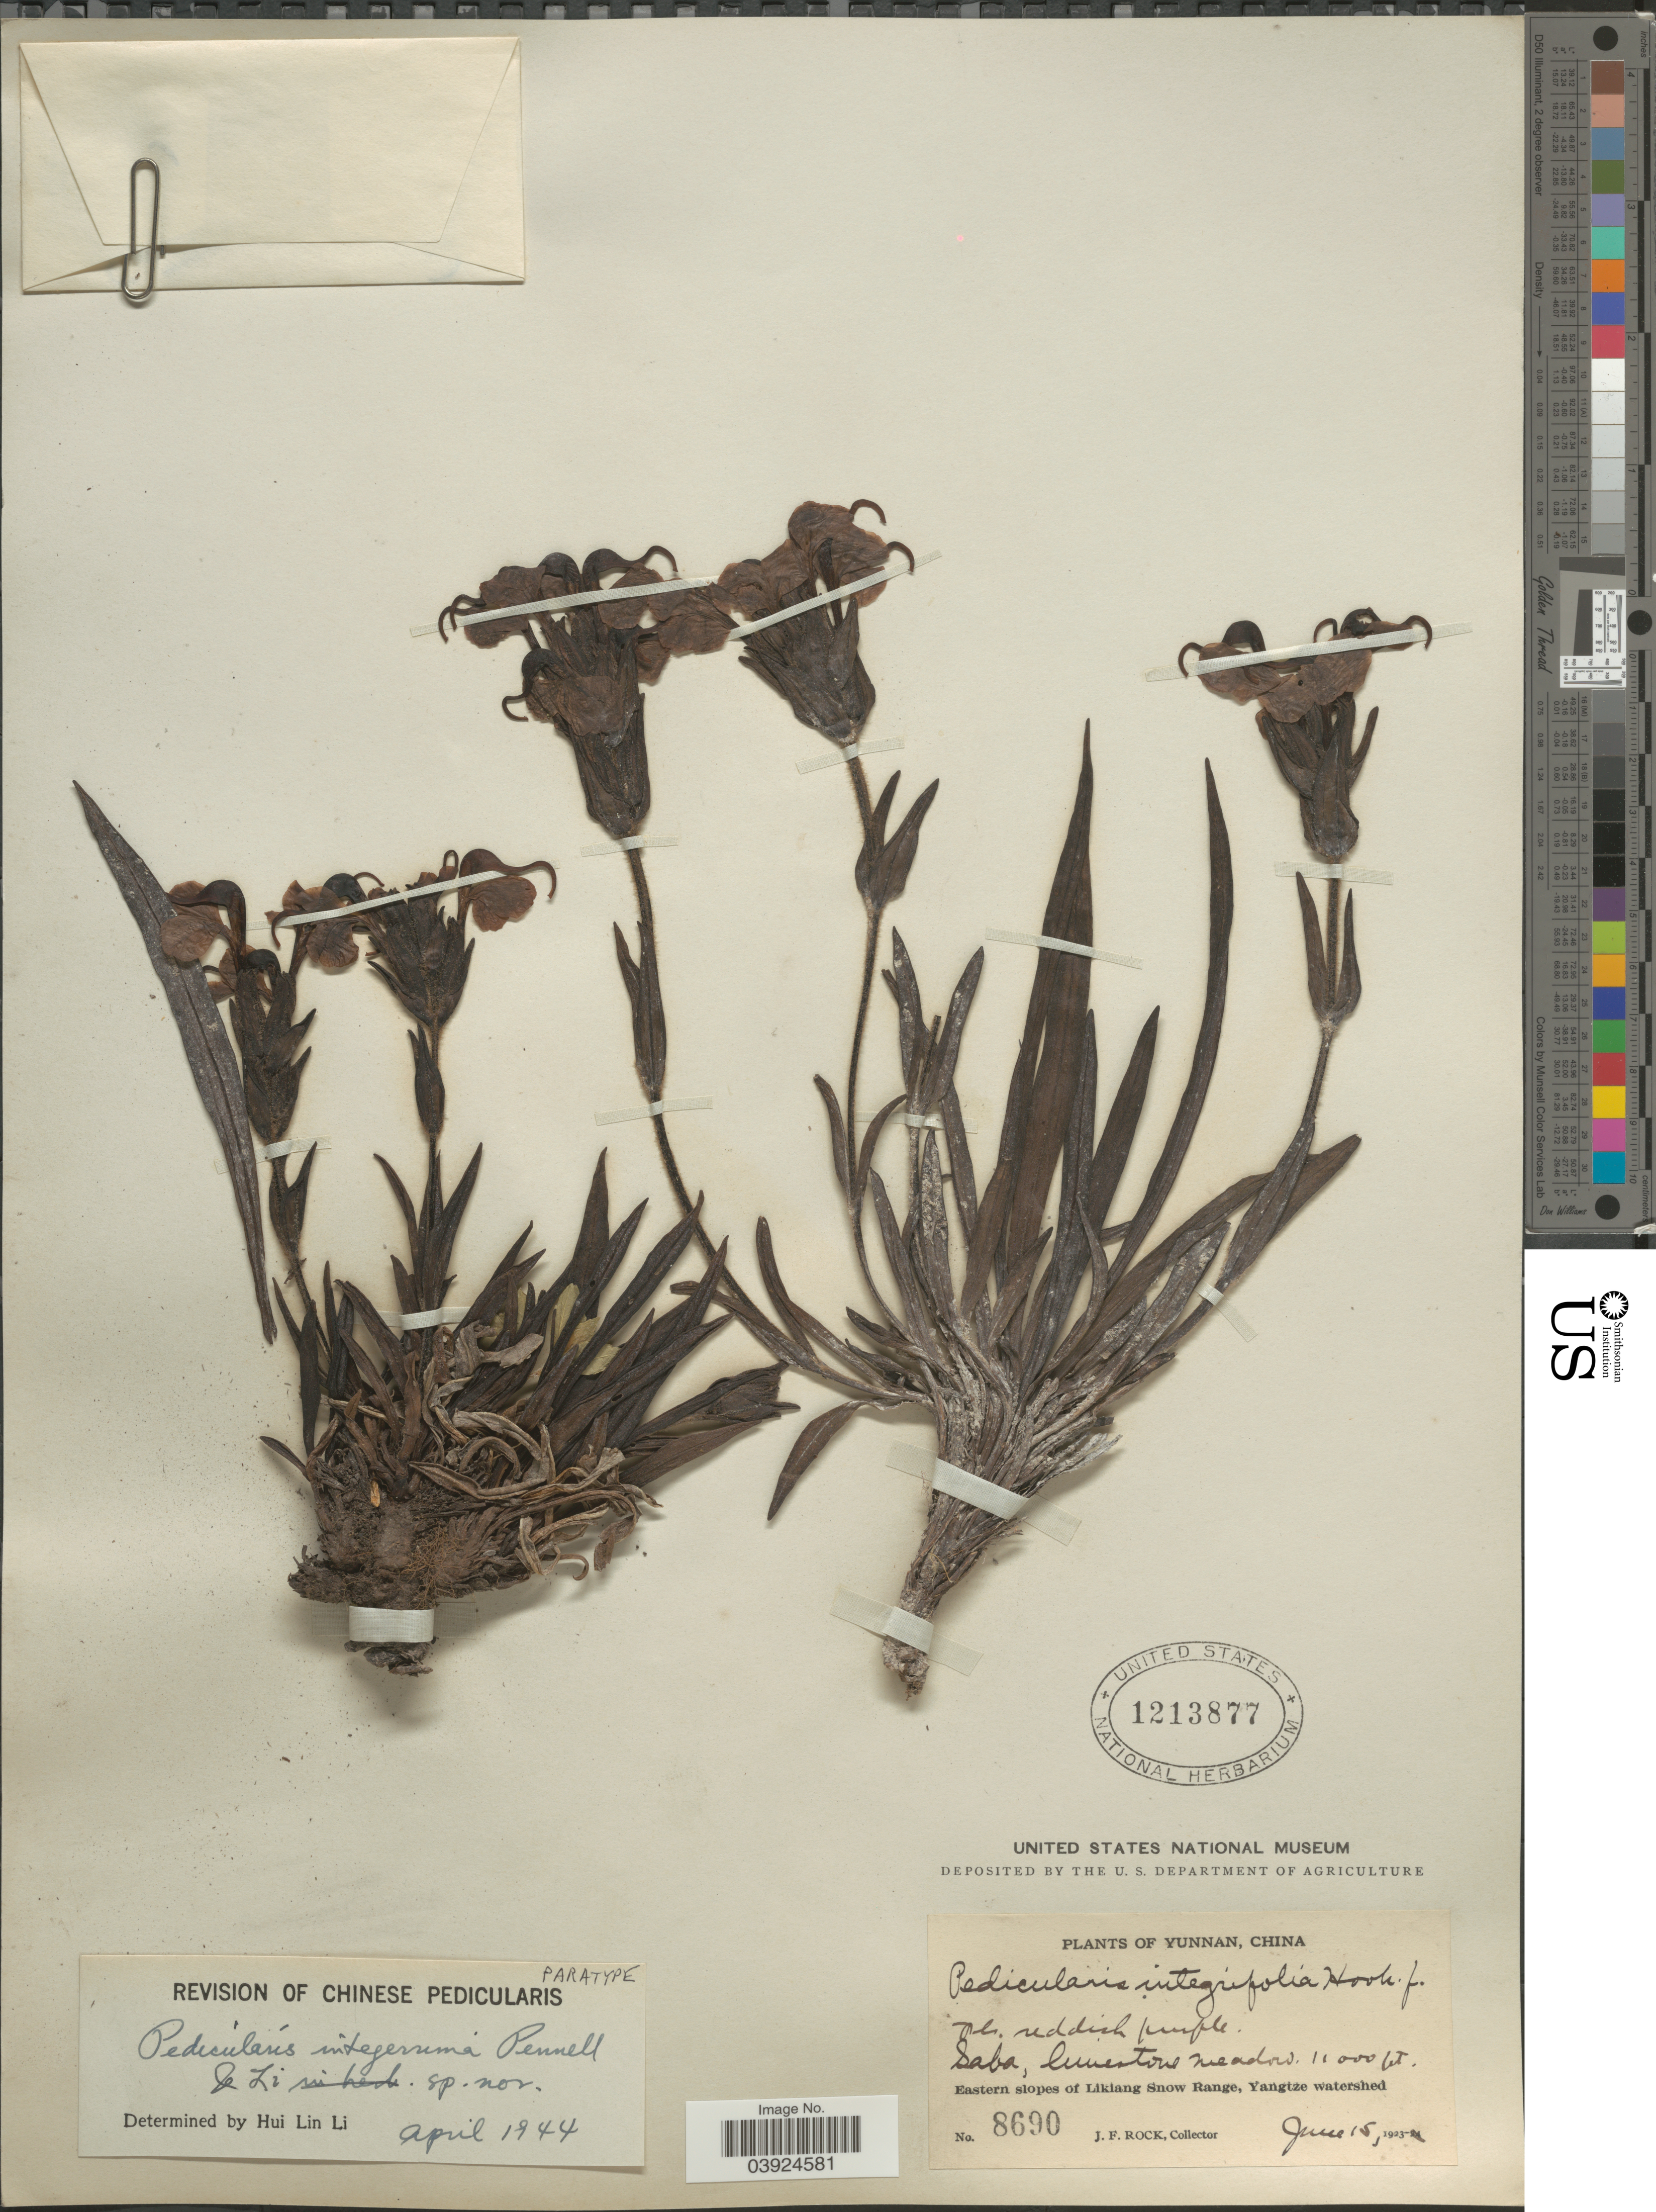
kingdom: Plantae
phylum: Tracheophyta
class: Magnoliopsida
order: Lamiales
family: Orobanchaceae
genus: Pedicularis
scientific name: Pedicularis integerrima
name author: Pennell & H.L. Li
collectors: J. Rock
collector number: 8690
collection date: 1923-06-15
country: China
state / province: Yunnan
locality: Saba, limestone meadow. Eastern slopes of Likiang Snow Range, Yangtze watershed.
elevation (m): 3353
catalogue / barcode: US 1213877